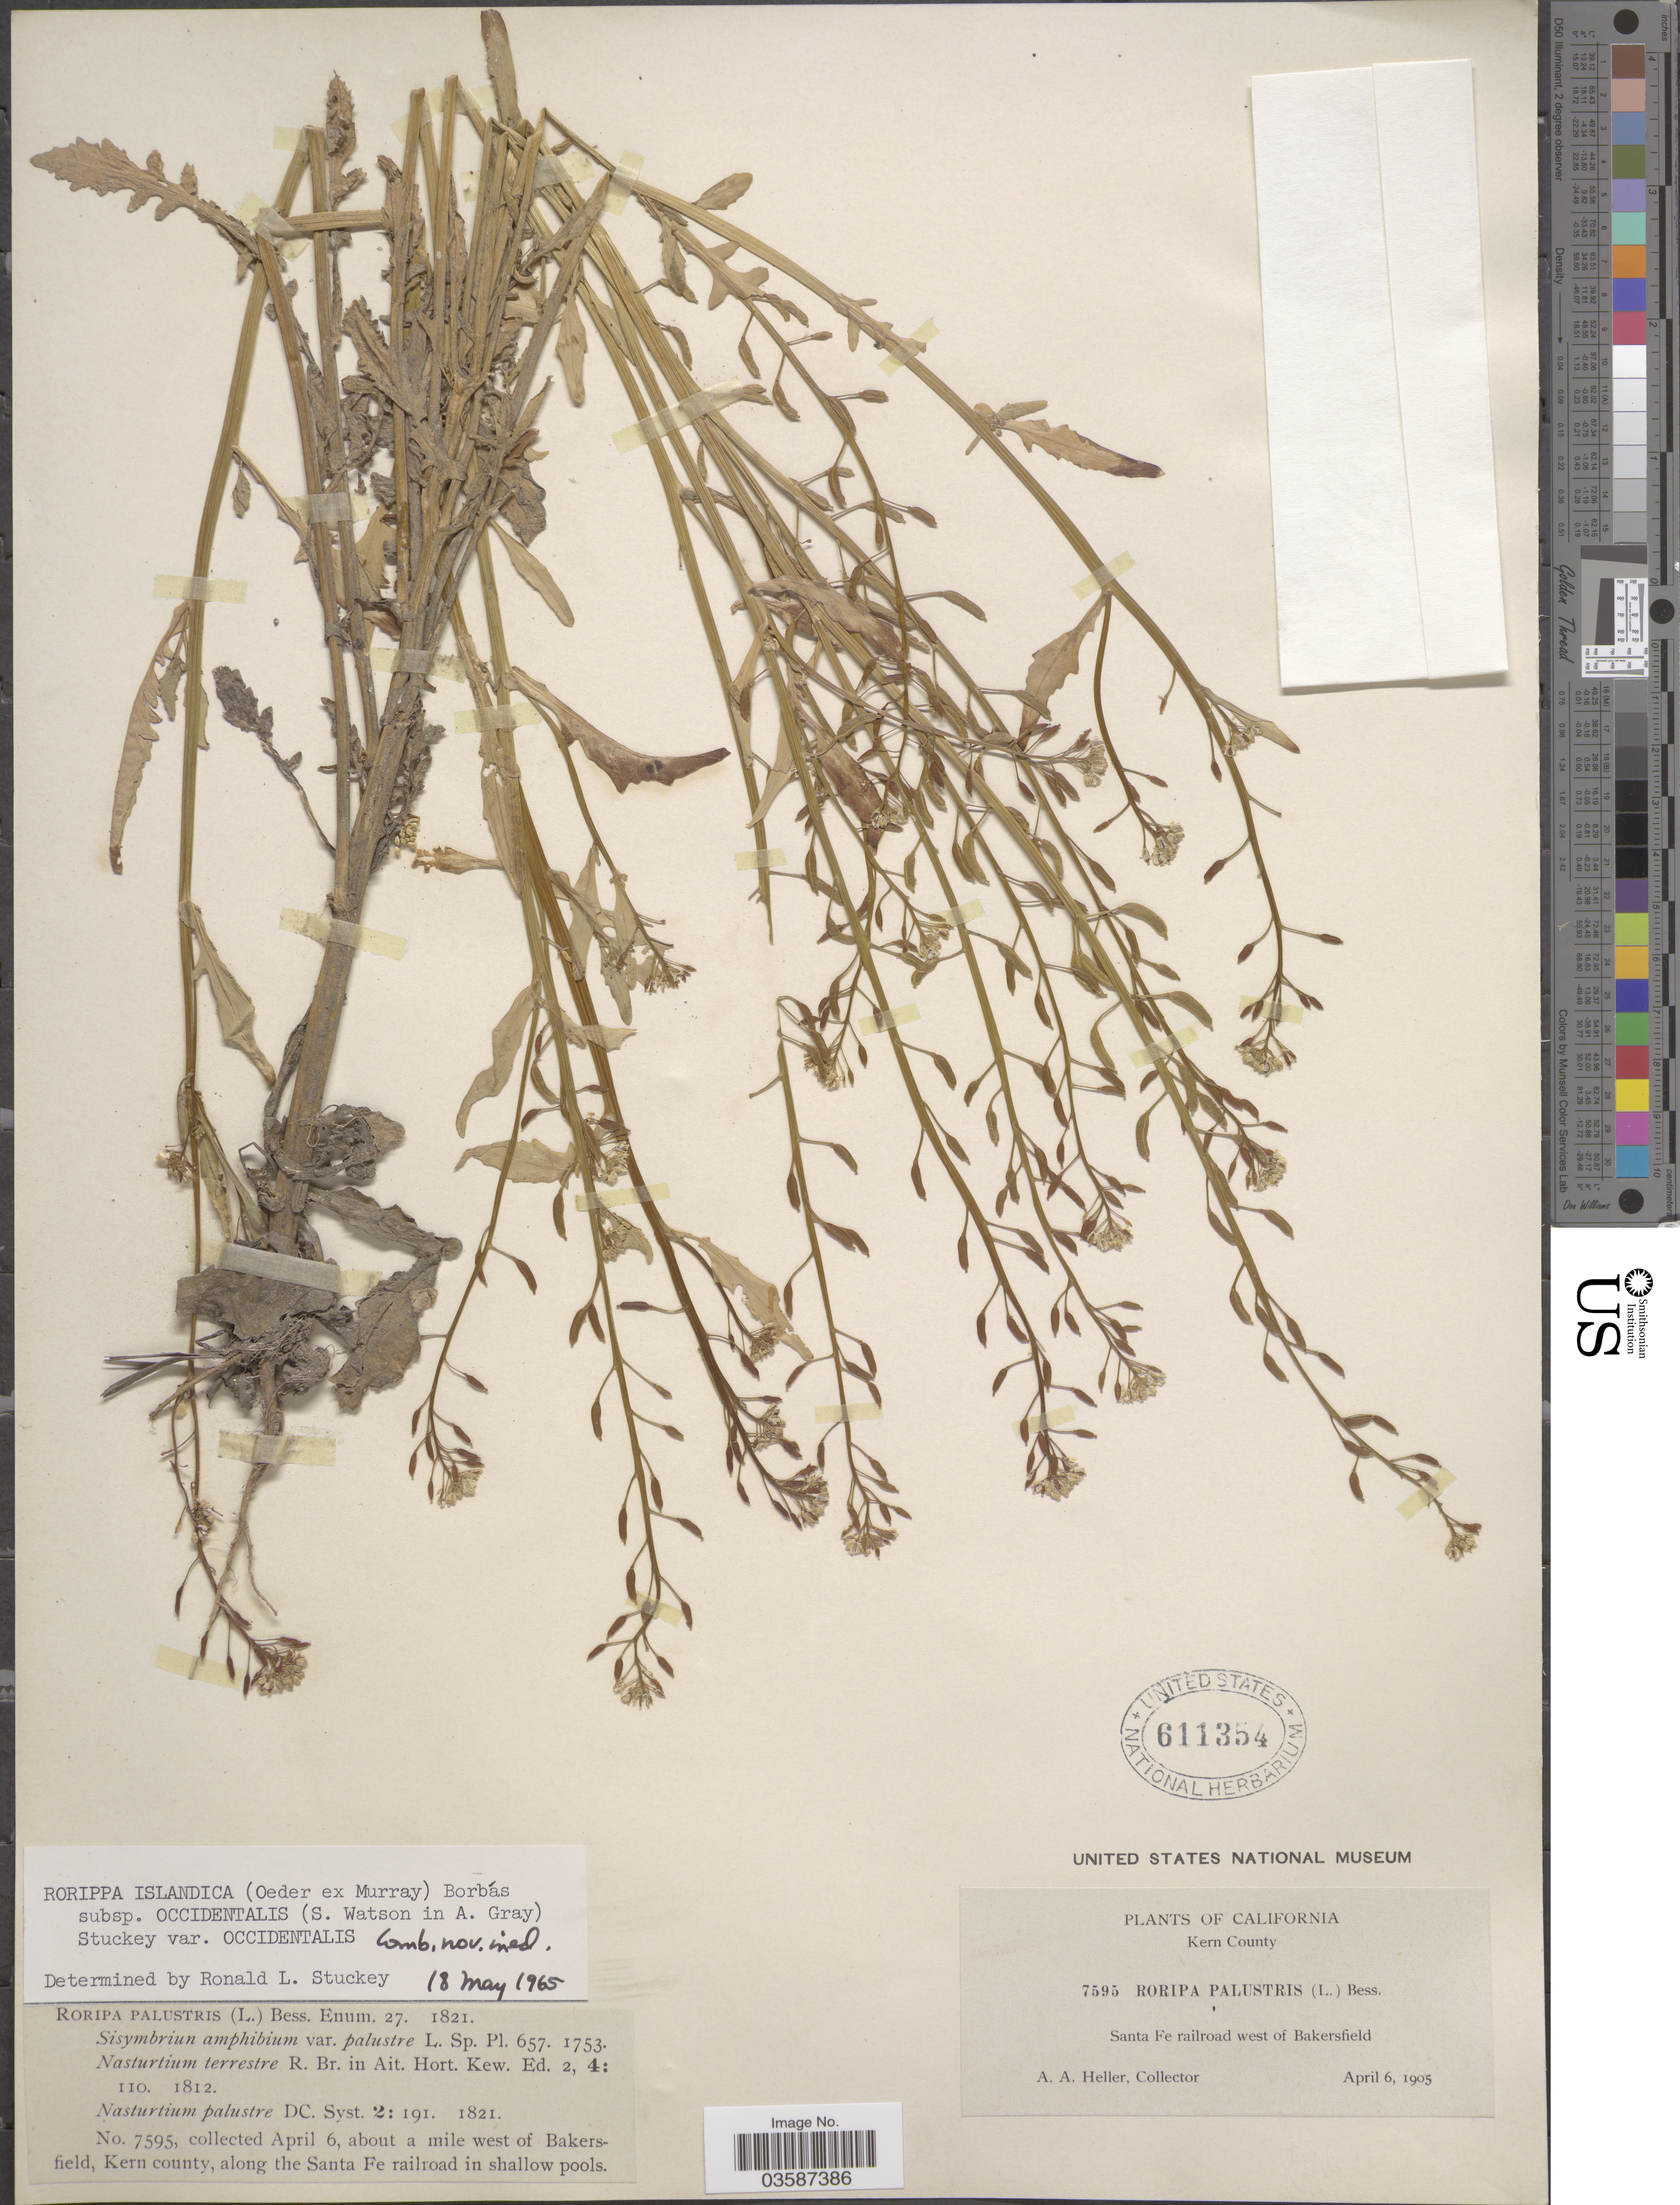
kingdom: Plantae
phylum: Tracheophyta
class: Magnoliopsida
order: Brassicales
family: Brassicaceae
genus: Rorippa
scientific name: Rorippa islandica var. occidentalis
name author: (S. Watson) Butters & Abbe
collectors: A. A. Heller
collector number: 7595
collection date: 1905-04-06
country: United States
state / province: California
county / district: Kern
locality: Kern County. Santa Fe railroad west of Bakersfield. About a mile west of Bakersfield, Kern County, along the Santa Fe railroad in shallow pools.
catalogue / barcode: US 611354